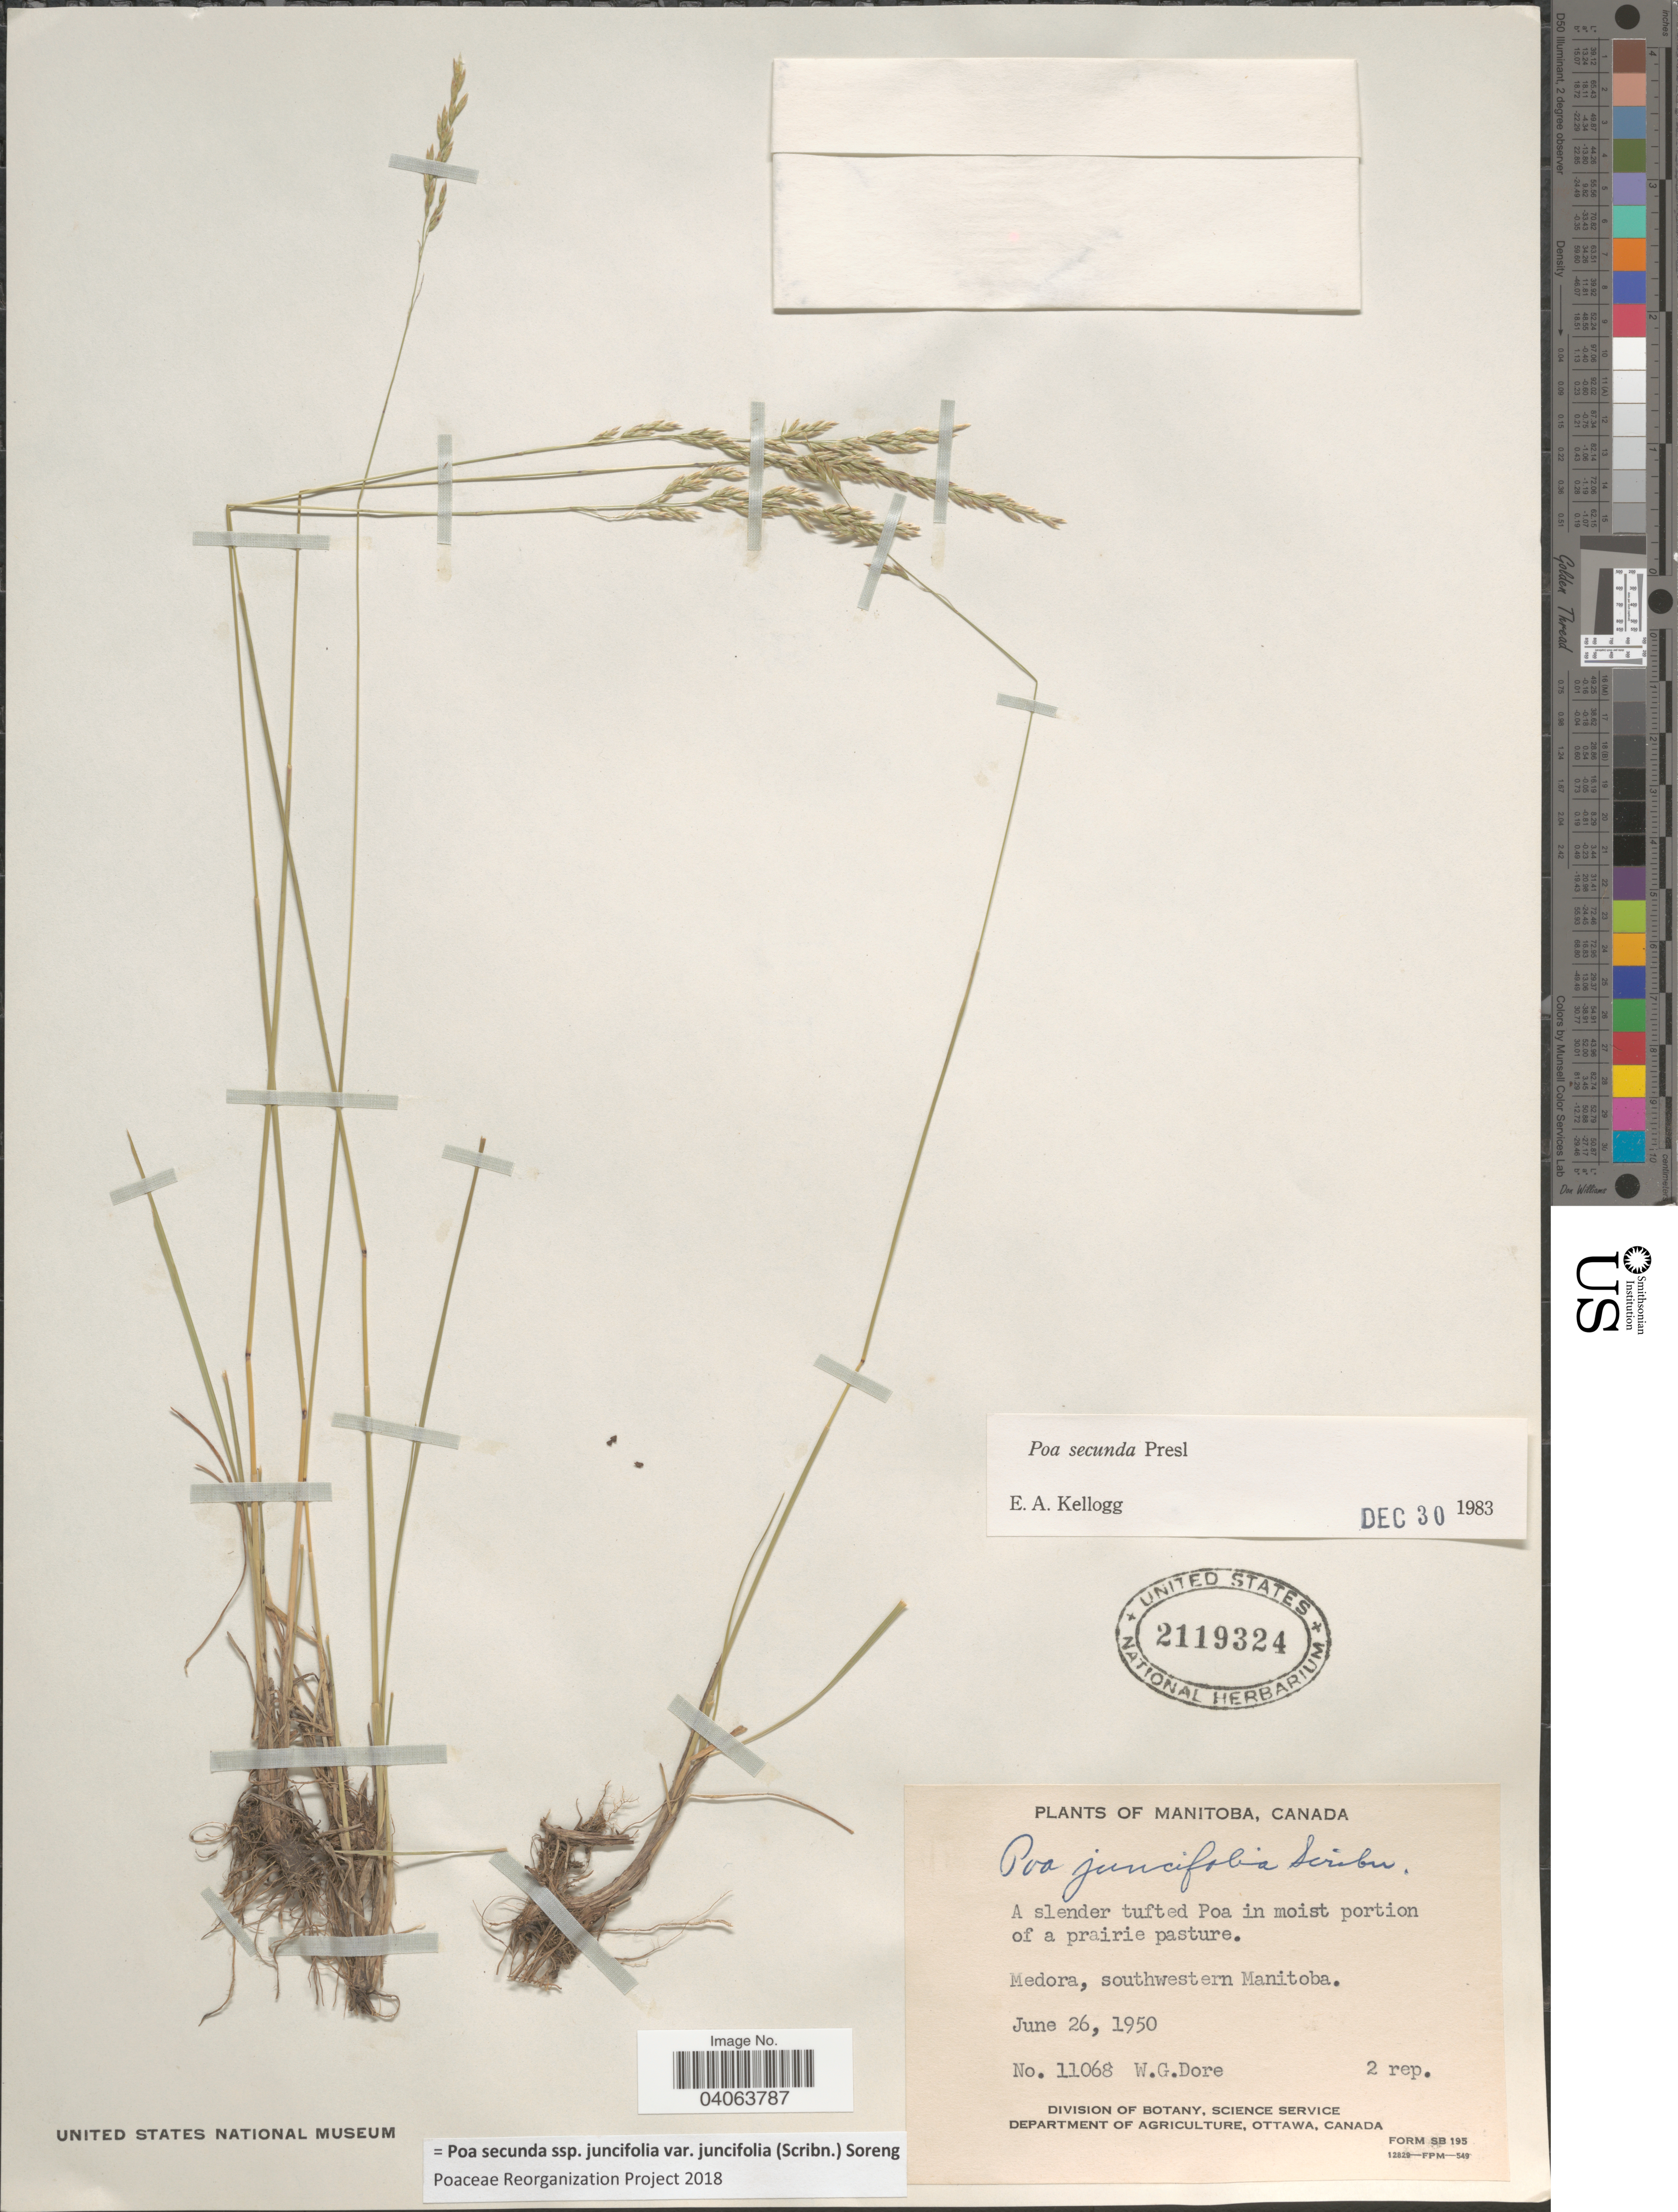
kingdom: Plantae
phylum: Tracheophyta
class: Liliopsida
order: Poales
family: Poaceae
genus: Poa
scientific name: Poa secunda subsp. juncifolia var. juncifolia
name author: (Scribn.) Soreng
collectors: W. Dore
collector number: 11068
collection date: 1950-06-26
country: Canada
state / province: Manitoba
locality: A slender tufted Poa in moist portion of a prairie pasture. Medora, southwestern Manitoba.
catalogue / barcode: US 2119324